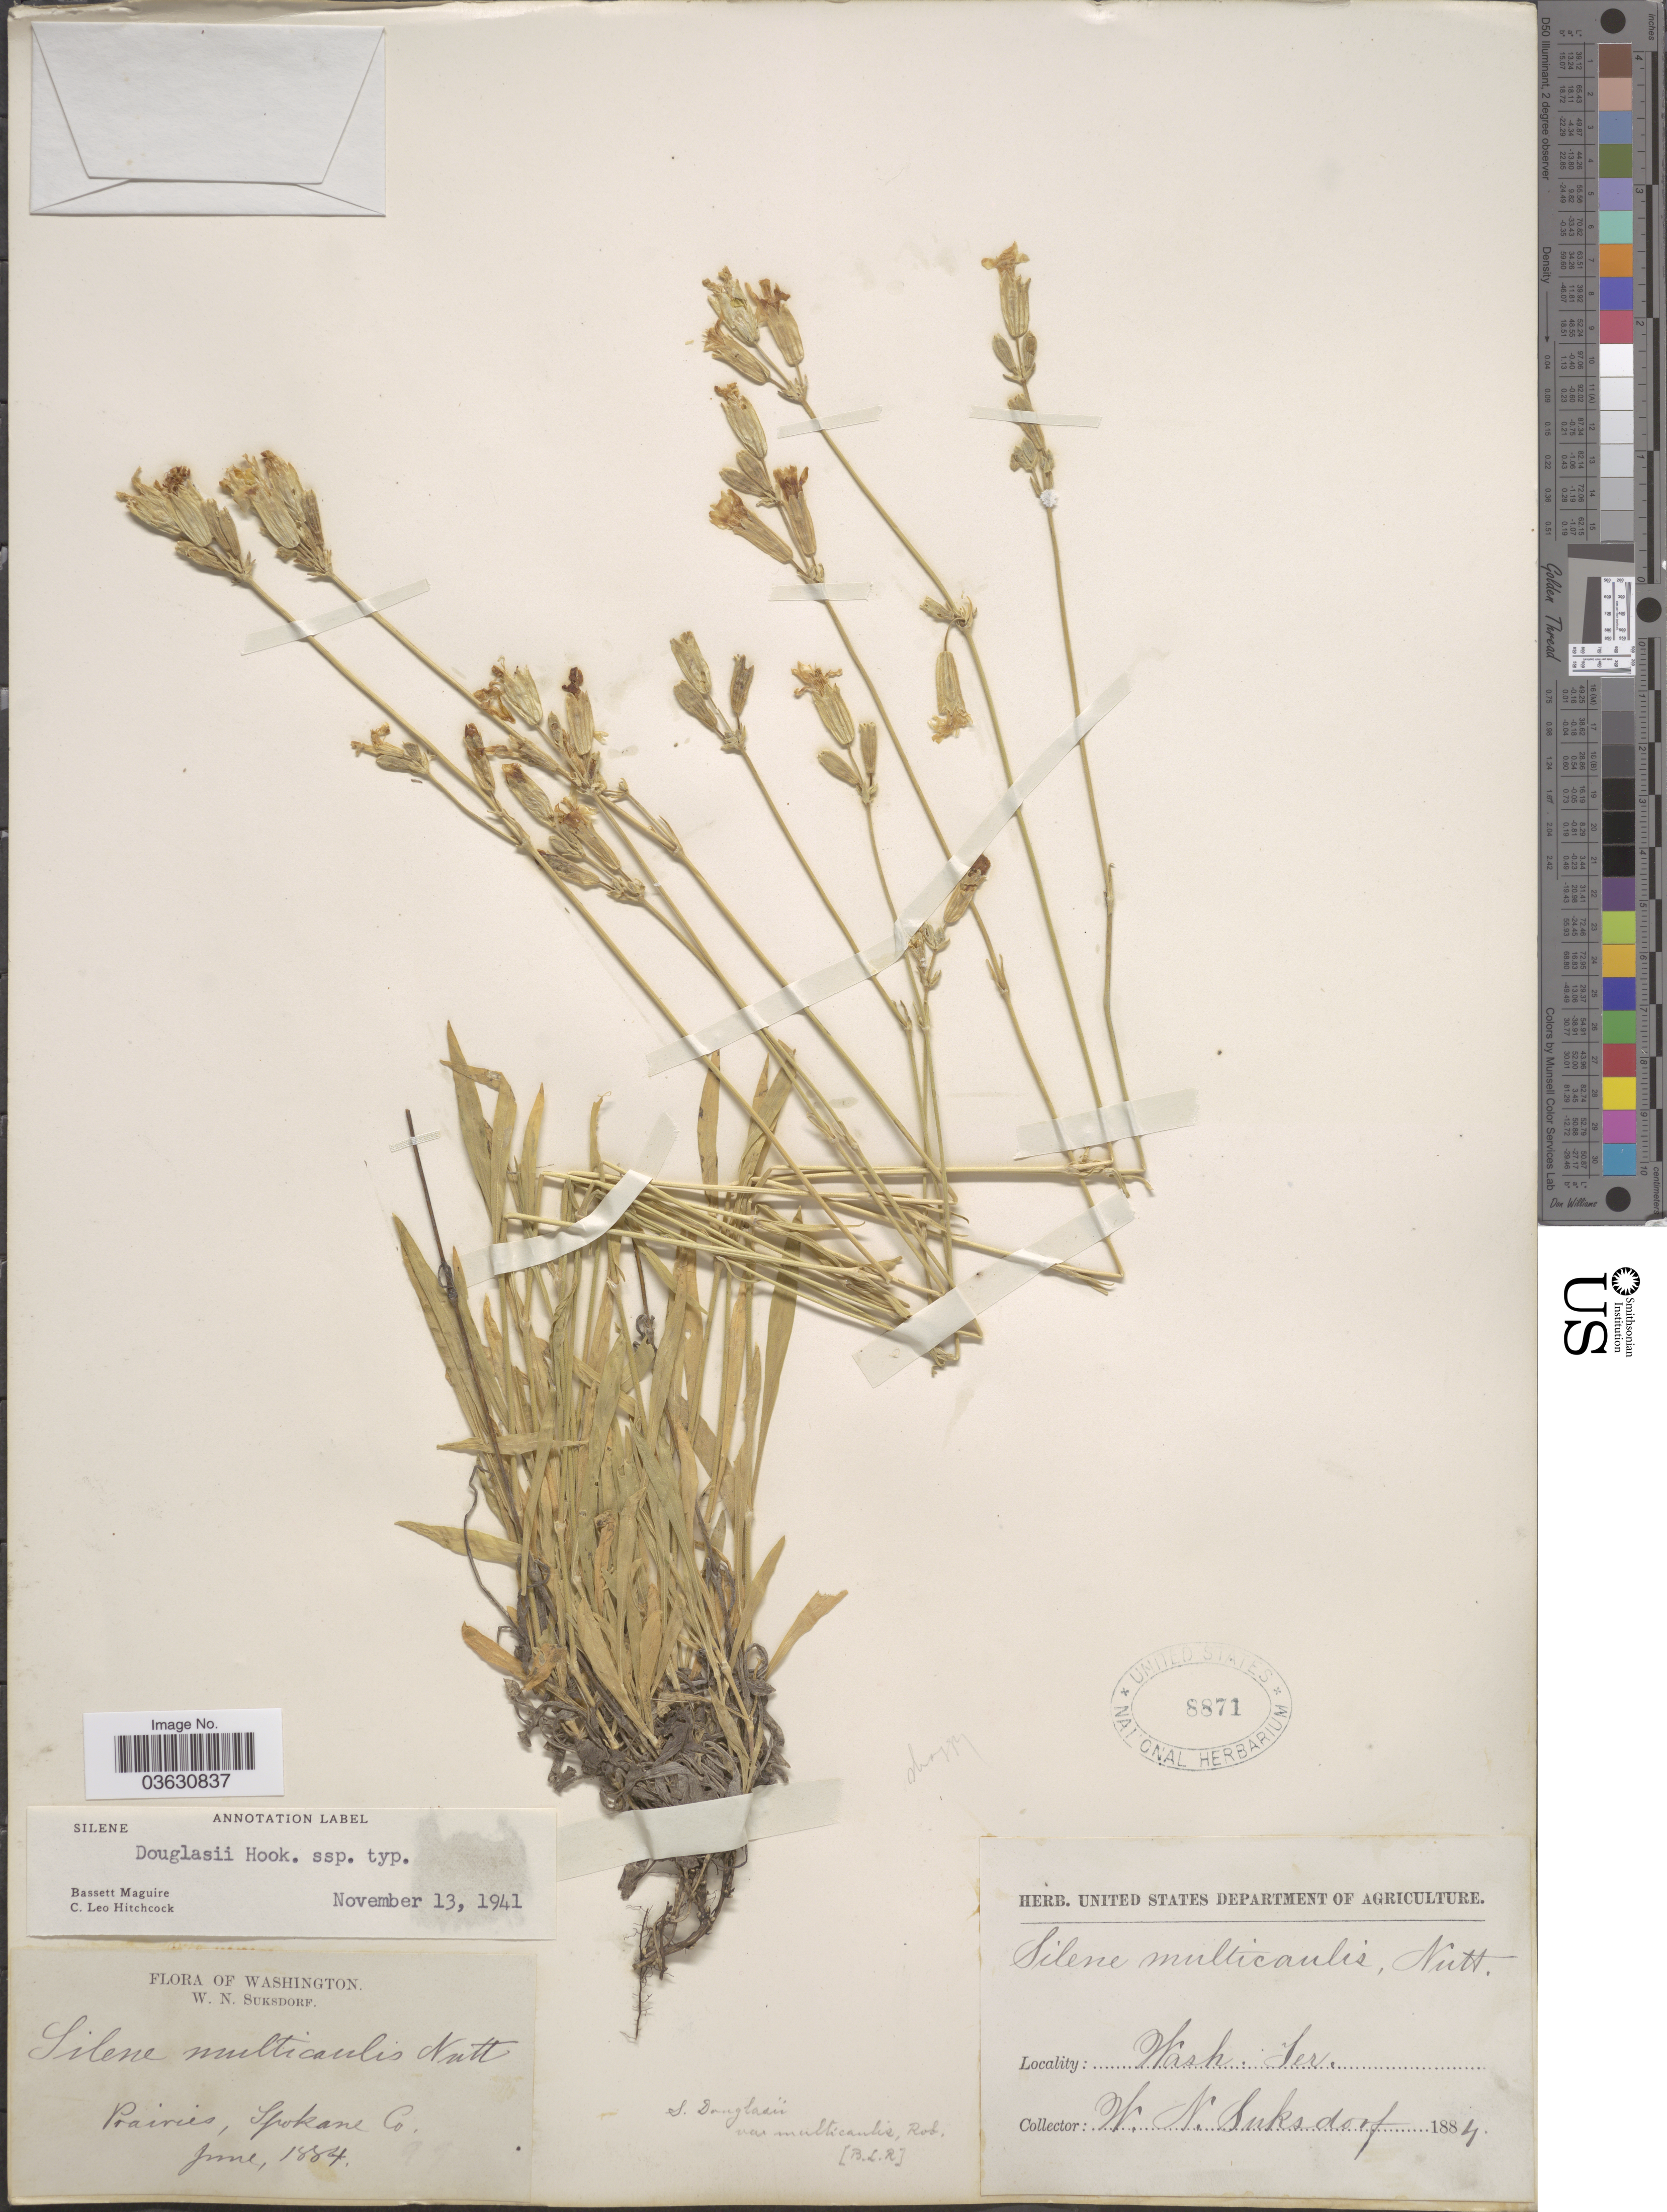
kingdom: Plantae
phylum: Tracheophyta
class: Magnoliopsida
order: Caryophyllales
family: Caryophyllaceae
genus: Silene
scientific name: Silene douglasii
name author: Hook.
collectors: W. N. Suksdorf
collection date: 1884-06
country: United States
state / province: Washington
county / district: Spokane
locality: Prairies, Spokane Co.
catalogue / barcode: US 8871